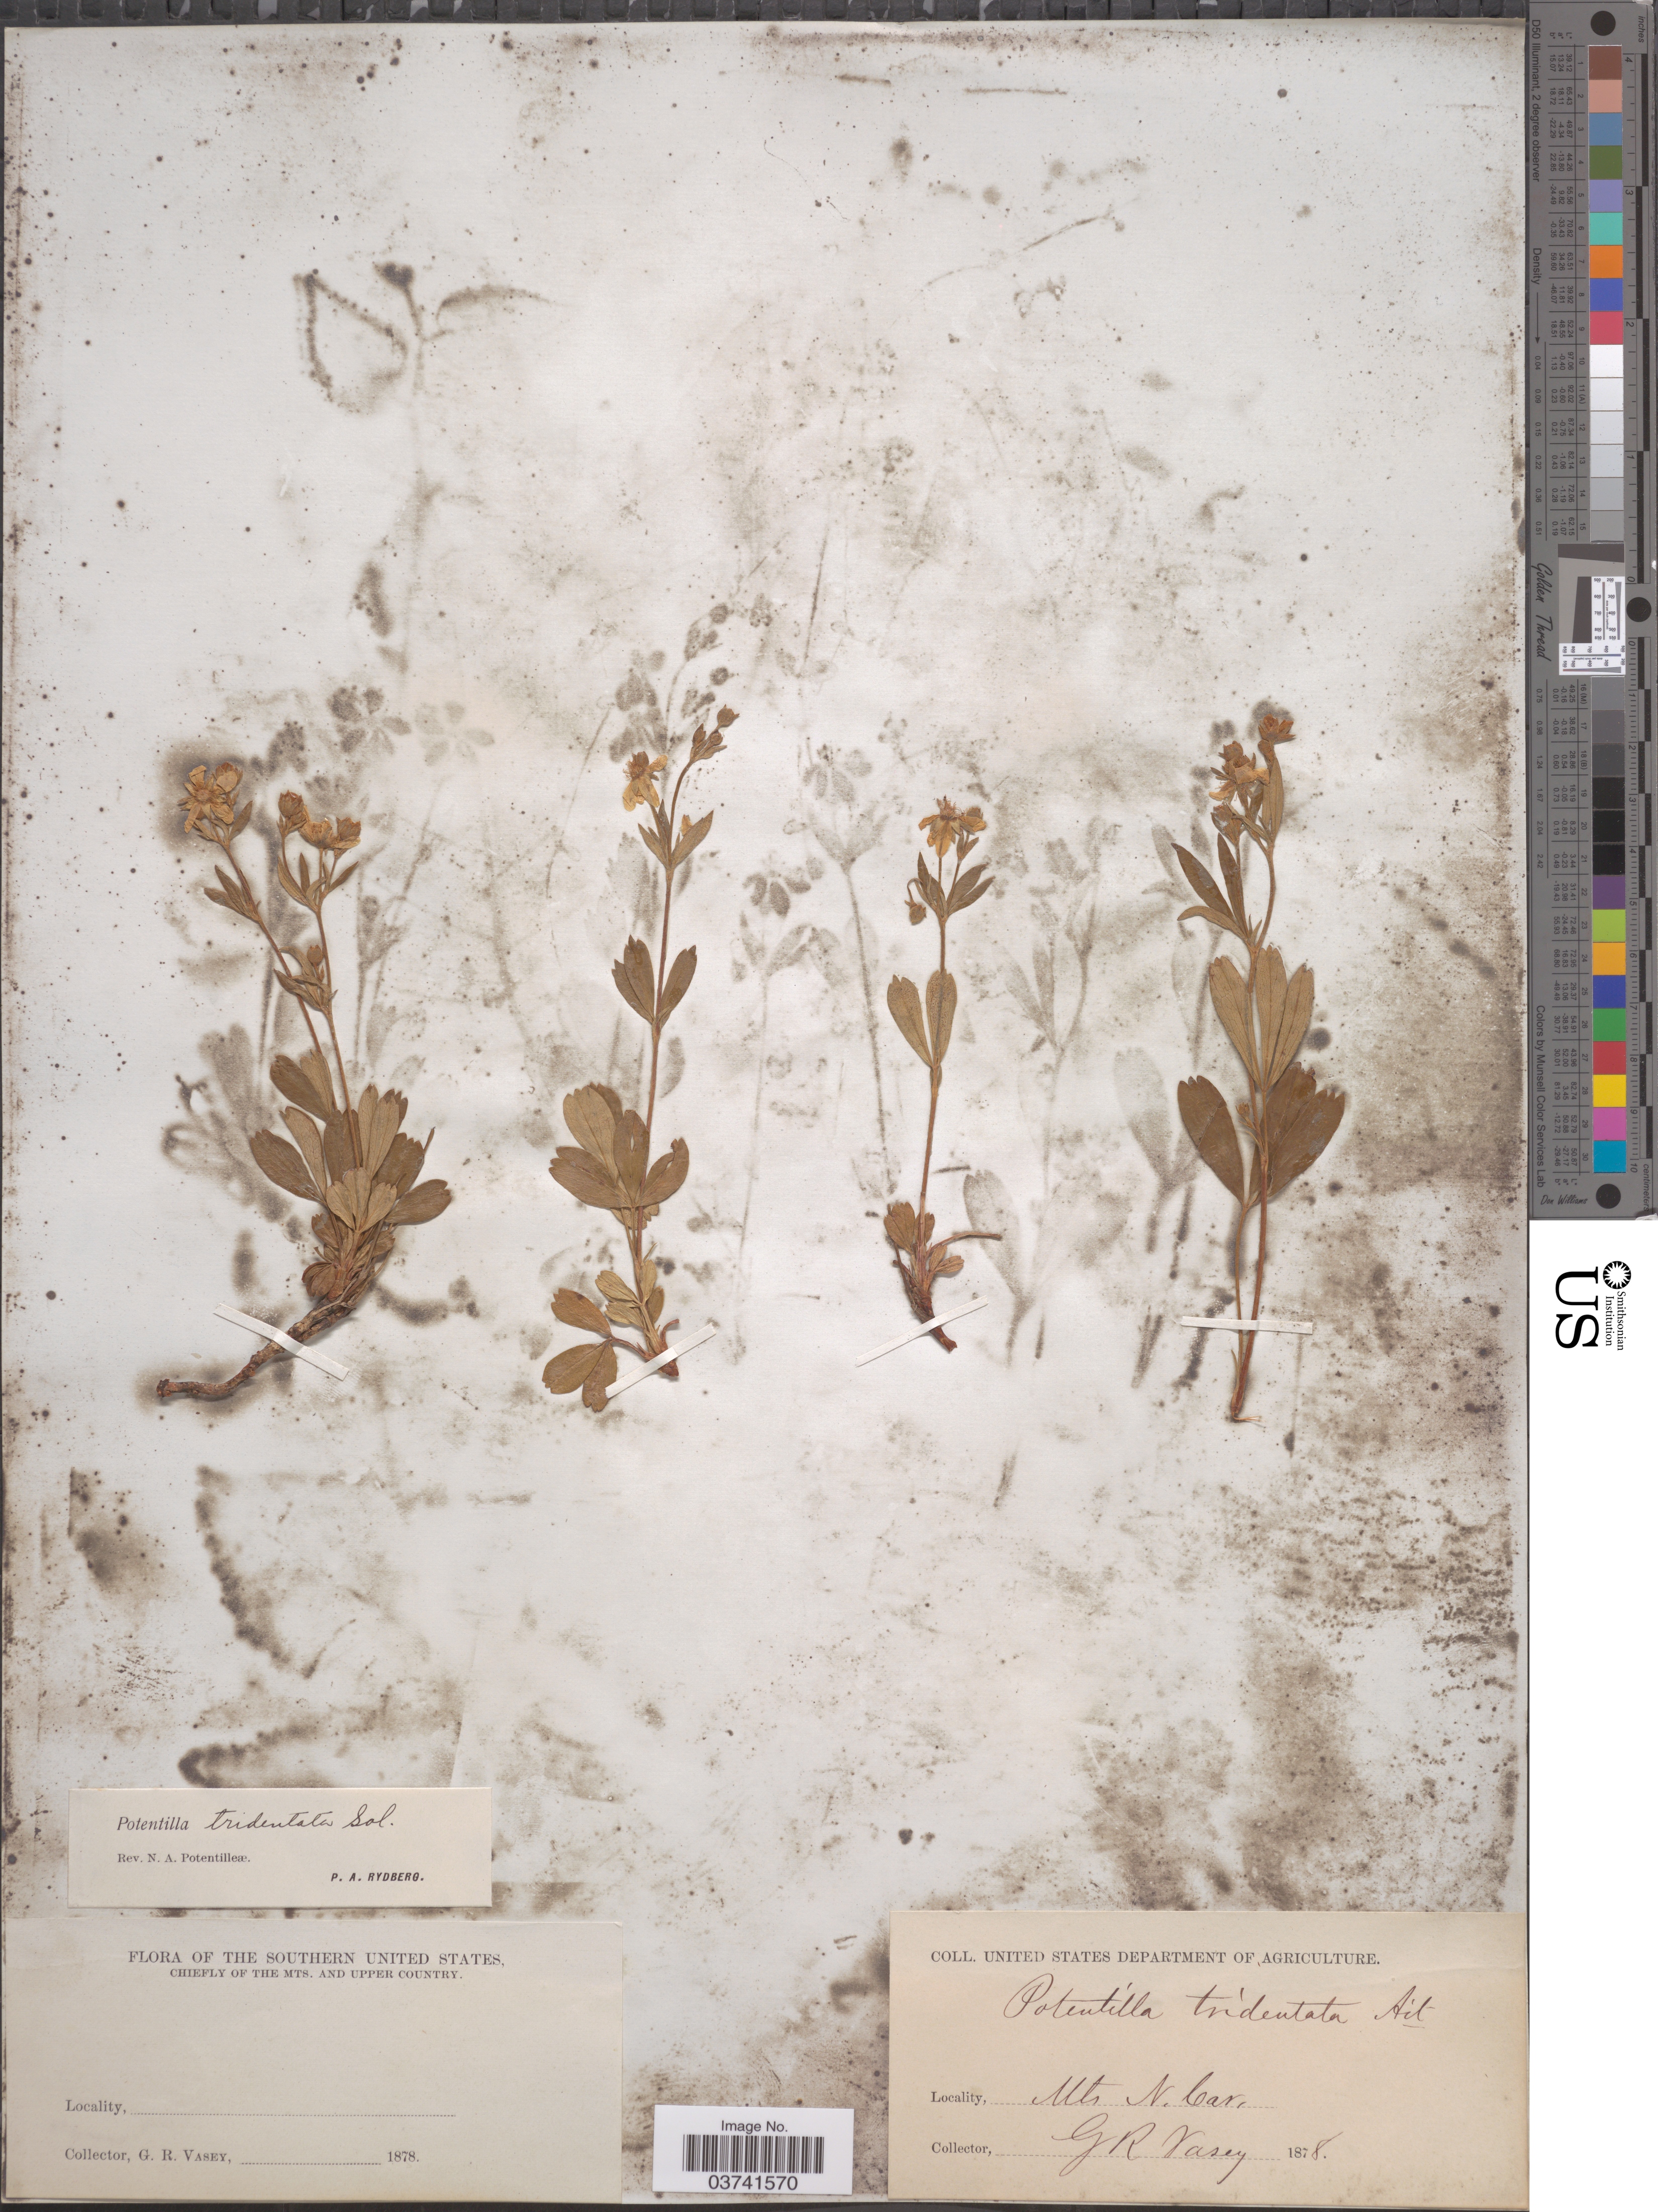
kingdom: Plantae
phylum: Tracheophyta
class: Magnoliopsida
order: Rosales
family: Rosaceae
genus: Potentilla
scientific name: Potentilla tridentata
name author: Aiton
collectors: G. R. Vasey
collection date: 1878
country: United States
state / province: North Carolina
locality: The Southern United States, chiefly of the mts. and upper country. Mts. N. Car.